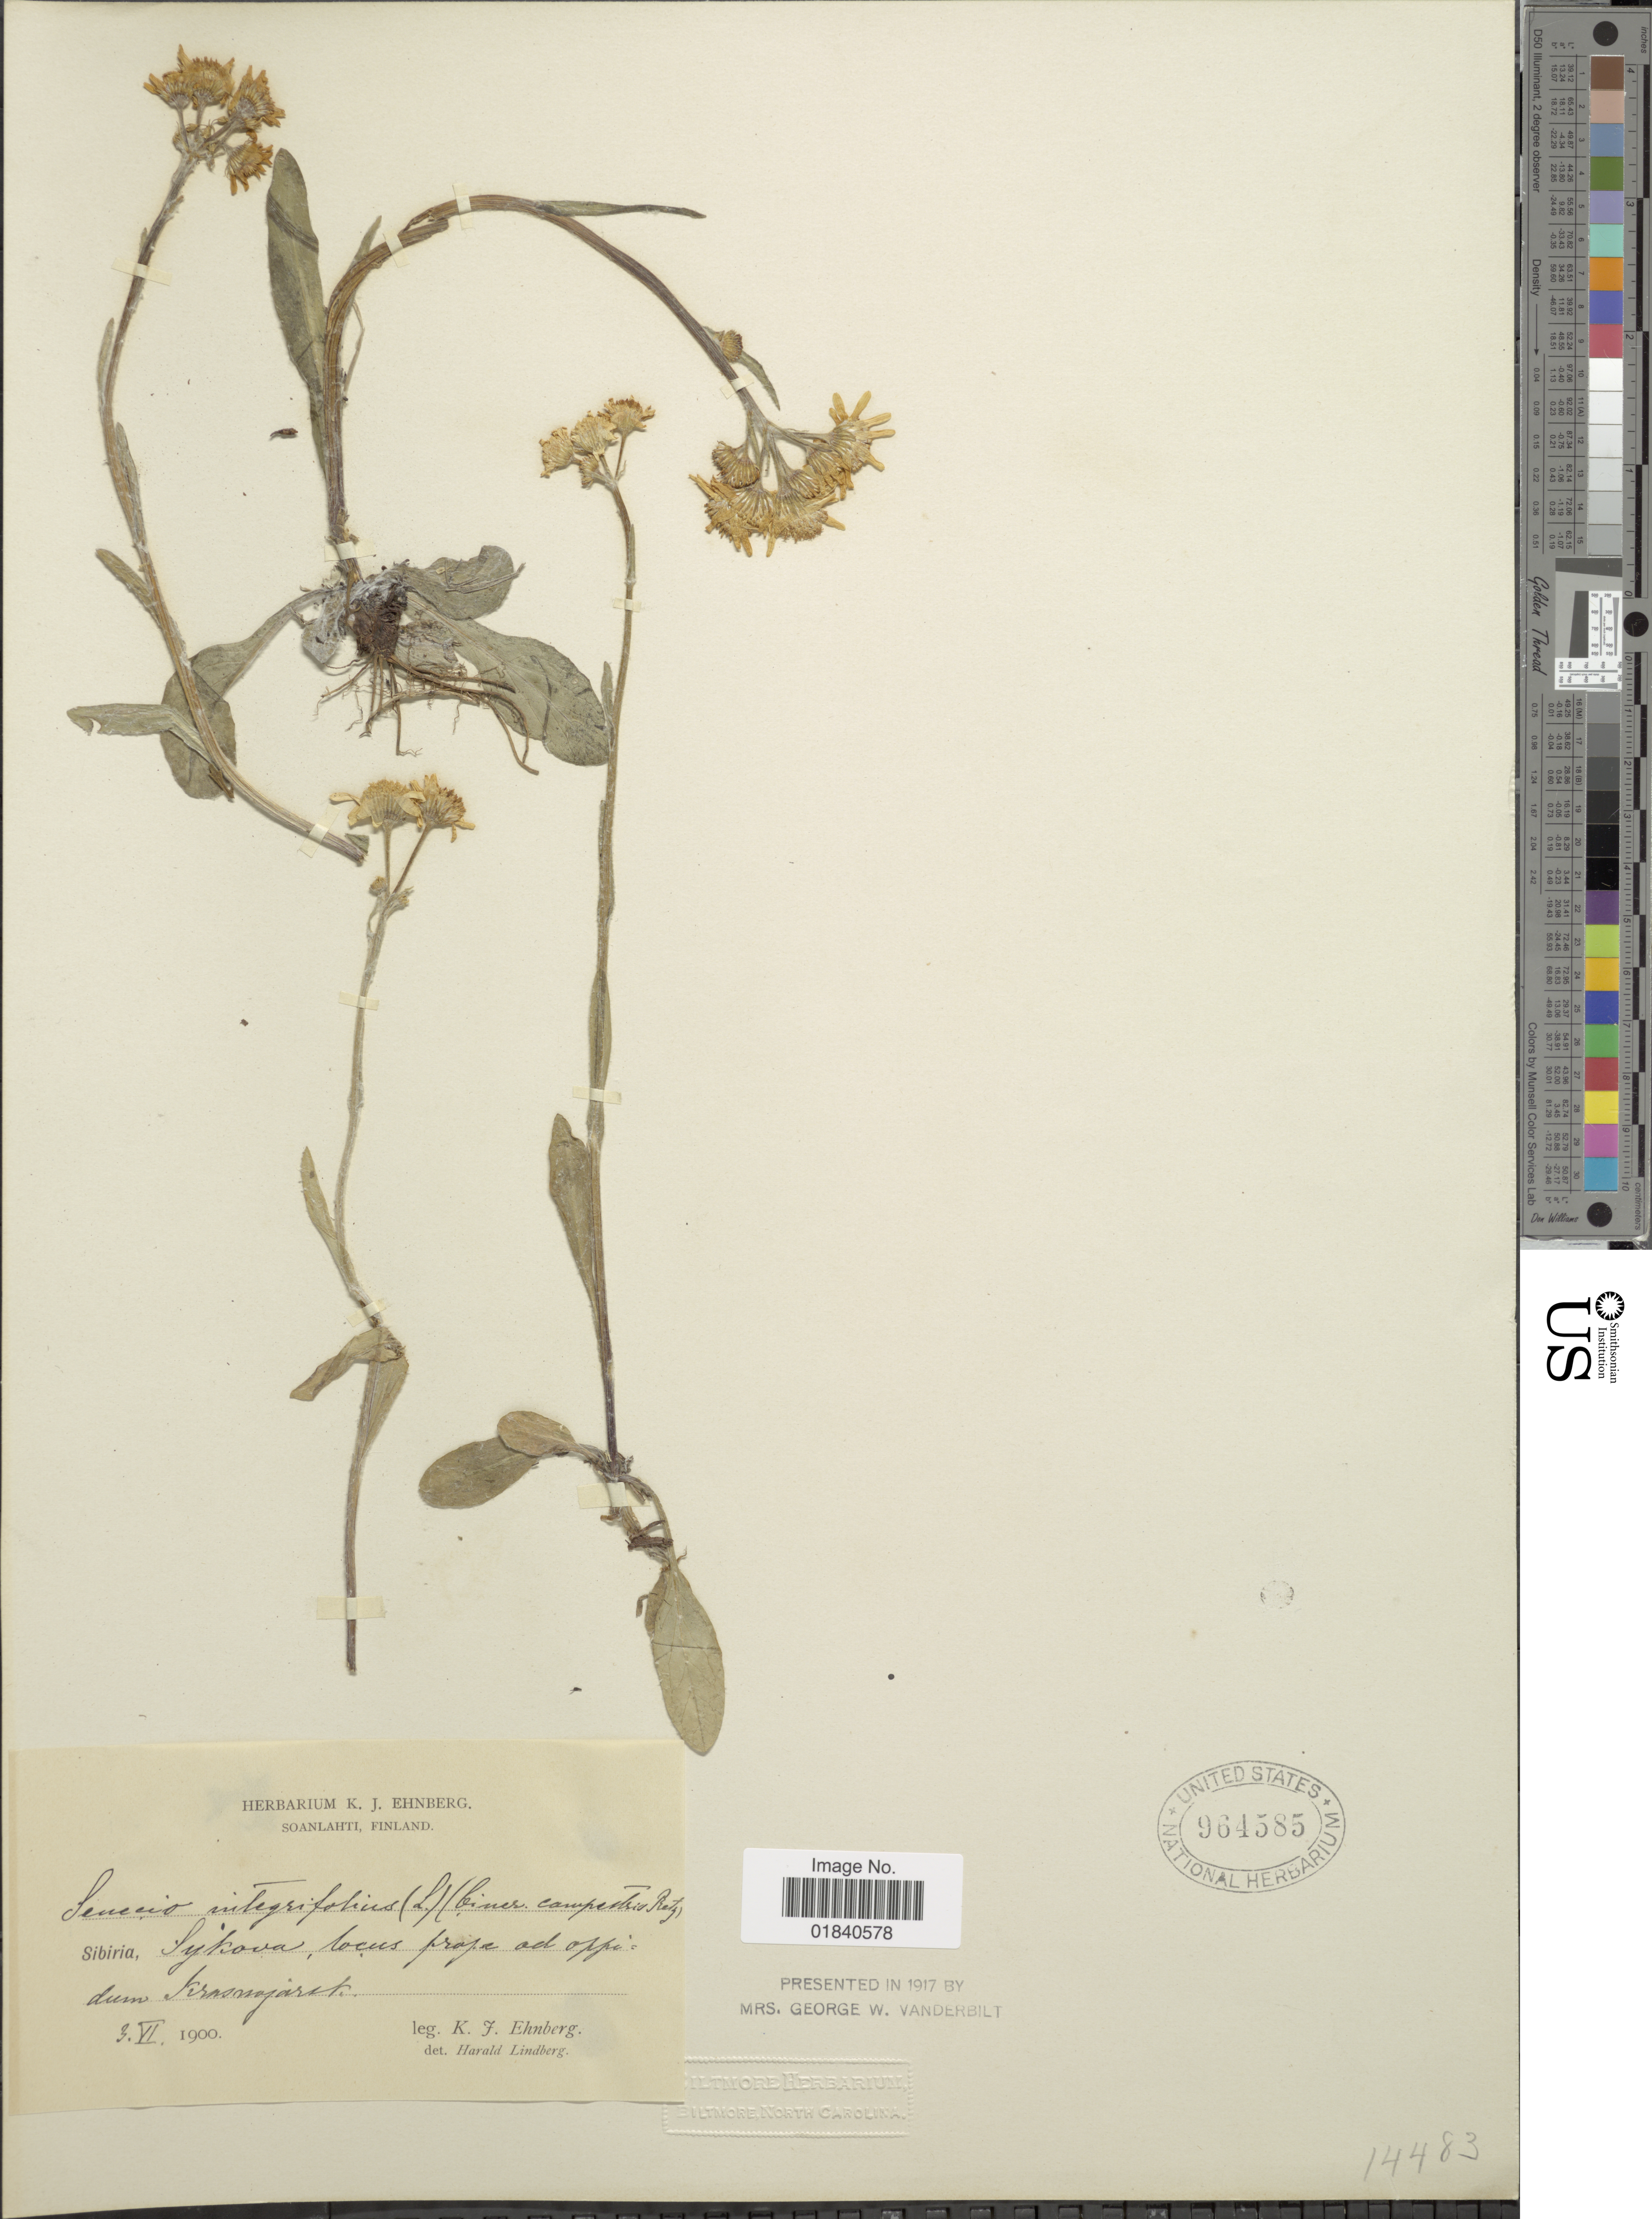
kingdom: Plantae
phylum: Tracheophyta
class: Magnoliopsida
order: Asterales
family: Asteraceae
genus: Tephroseris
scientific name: Tephroseris integrifolia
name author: (L.) Holub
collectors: K. Ehnberg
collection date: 1900-06-03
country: Russian Federation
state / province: Krasnoyarsk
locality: Sibiria, Sykova (Zykovo), locus prope ad oppidum Krasnoyarsk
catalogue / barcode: US 964585